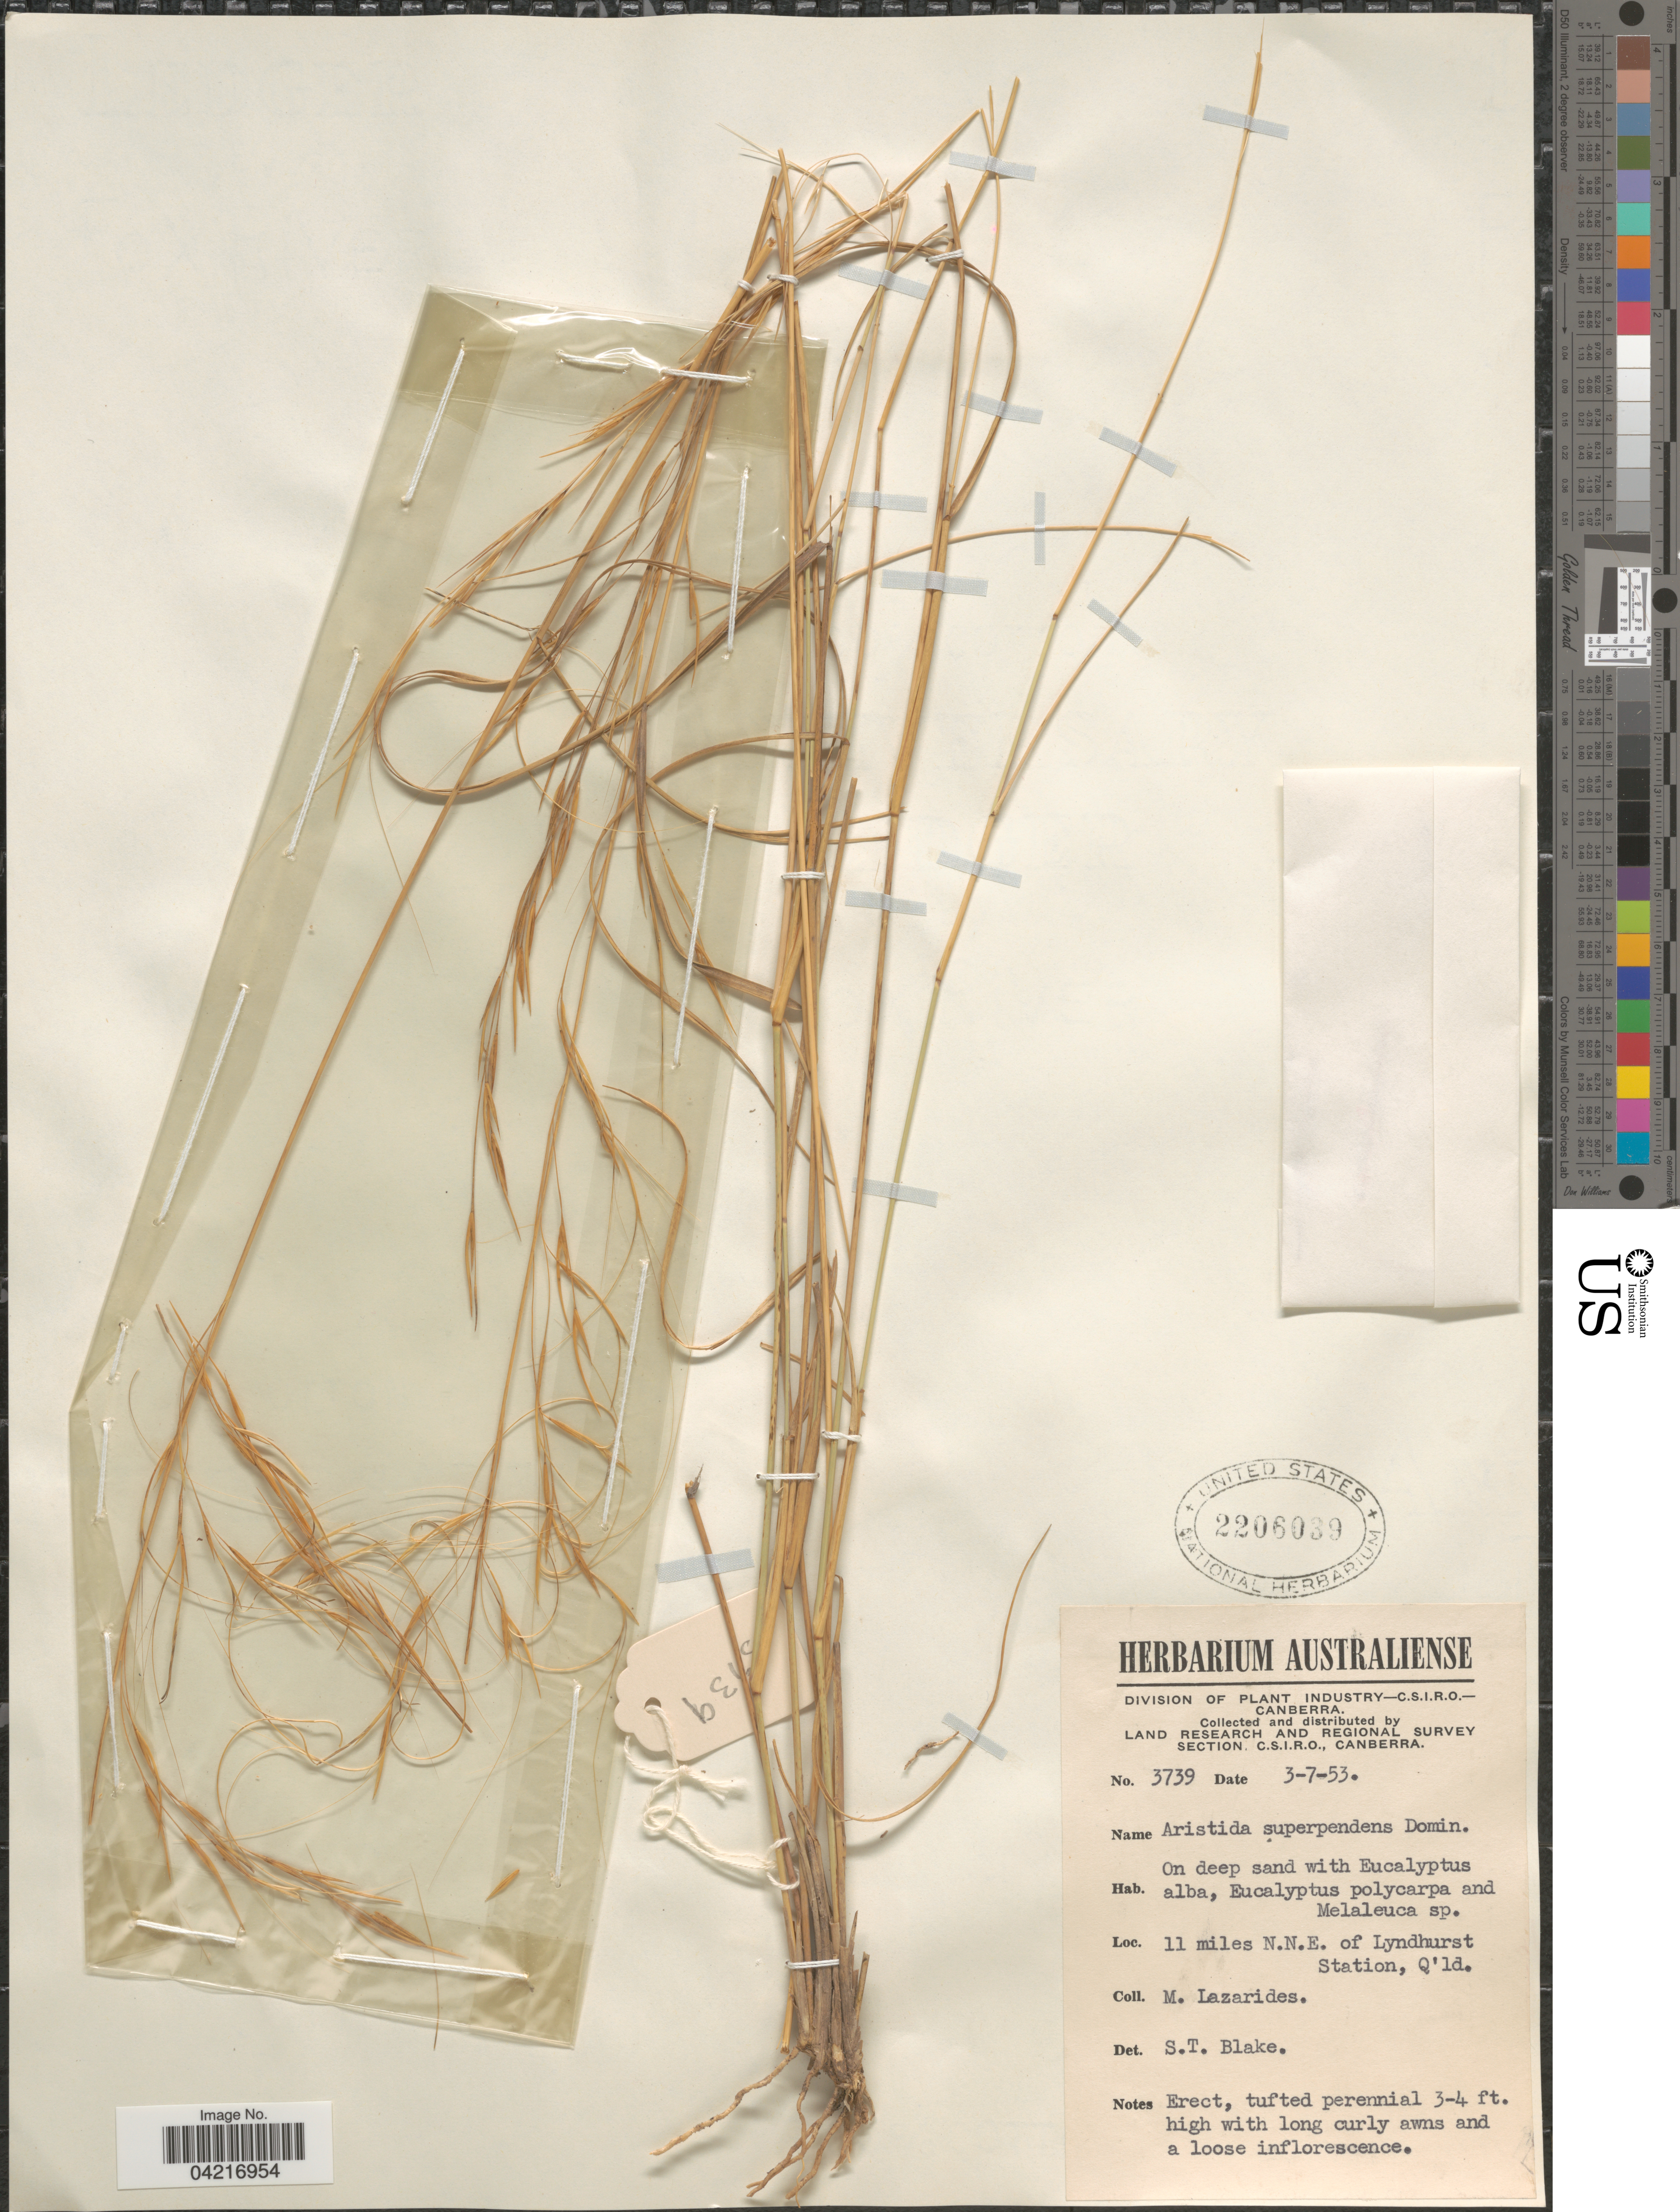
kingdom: Plantae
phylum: Tracheophyta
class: Liliopsida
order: Poales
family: Poaceae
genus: Aristida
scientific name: Aristida superpendens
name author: Domin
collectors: M. Lazarides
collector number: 3739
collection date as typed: Transcribed d/m/y: 3/7/53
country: Australia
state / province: Queensland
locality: Land Research and Regional Survey Section, C.S.I.R.O. 11 miles N.N.E. of Lyndhurst Station.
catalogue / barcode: US 2206039